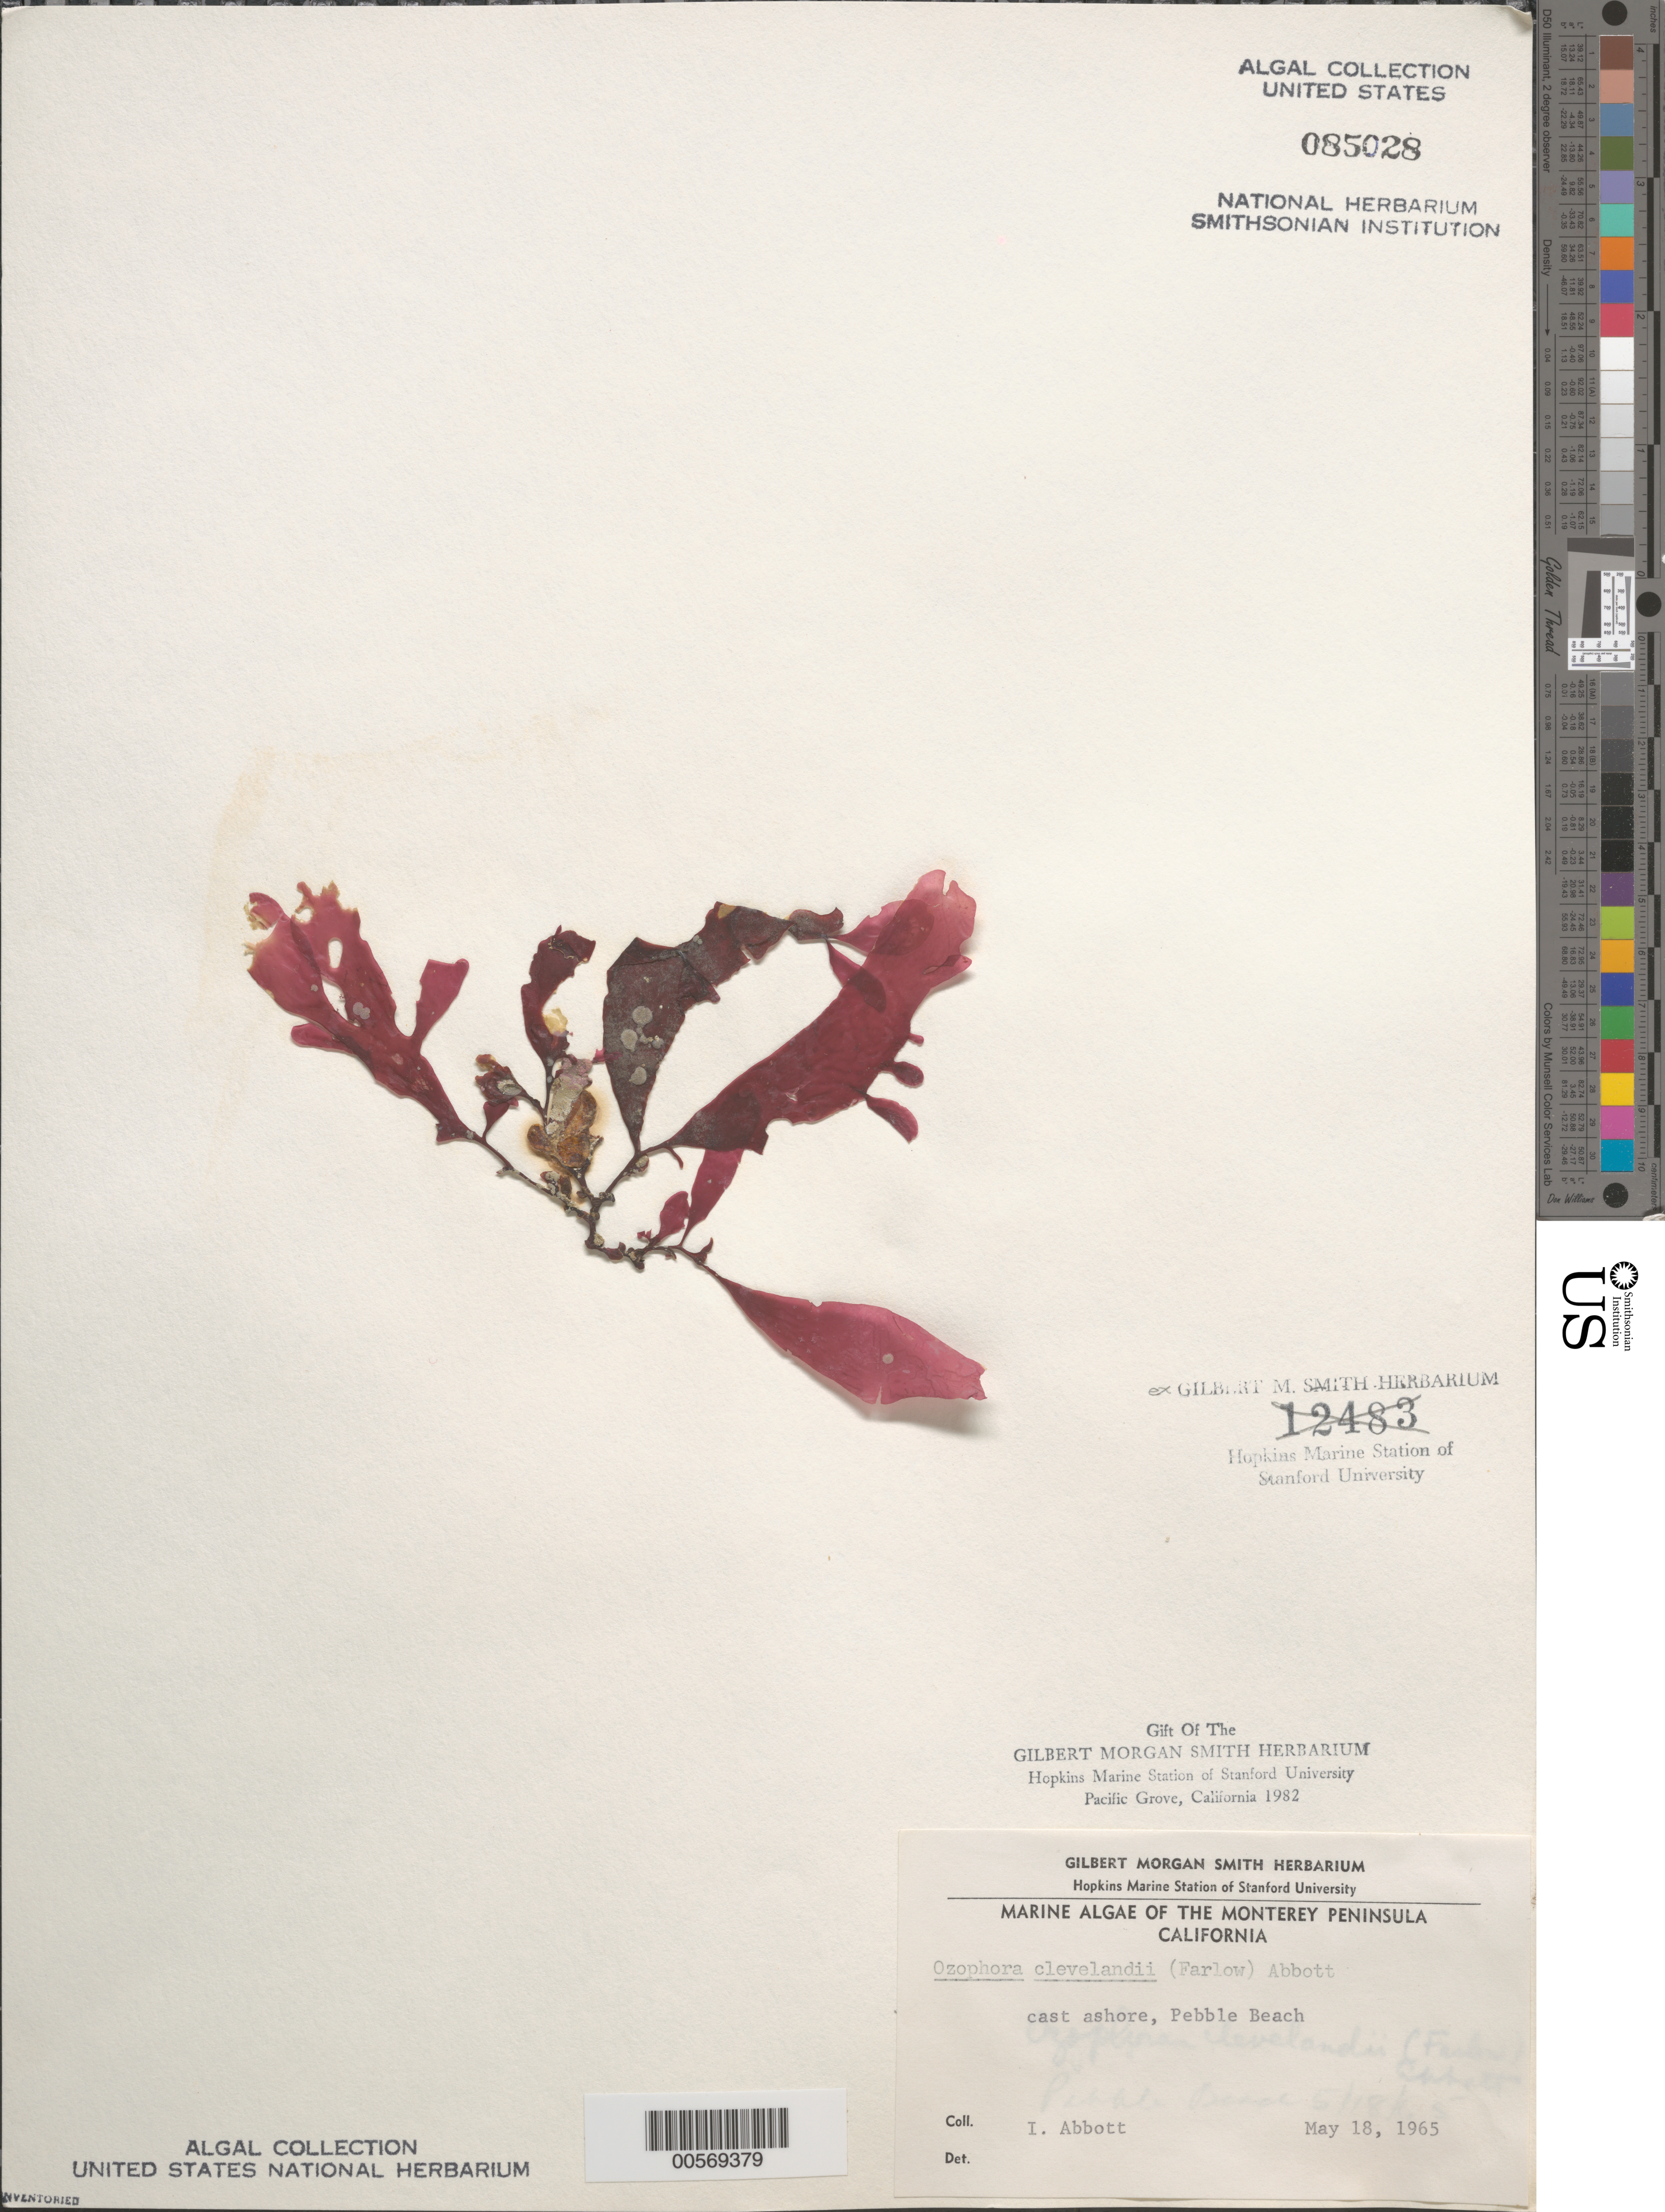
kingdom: Plantae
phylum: Rhodophyta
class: Florideophyceae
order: Gigartinales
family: Phyllophoraceae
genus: Ozophora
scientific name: Ozophora clevelandii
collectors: I. A. Abbott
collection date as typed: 18 May 1965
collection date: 1965-05-18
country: United States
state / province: California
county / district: Monterey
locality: Pebble Beach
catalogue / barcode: US 85028